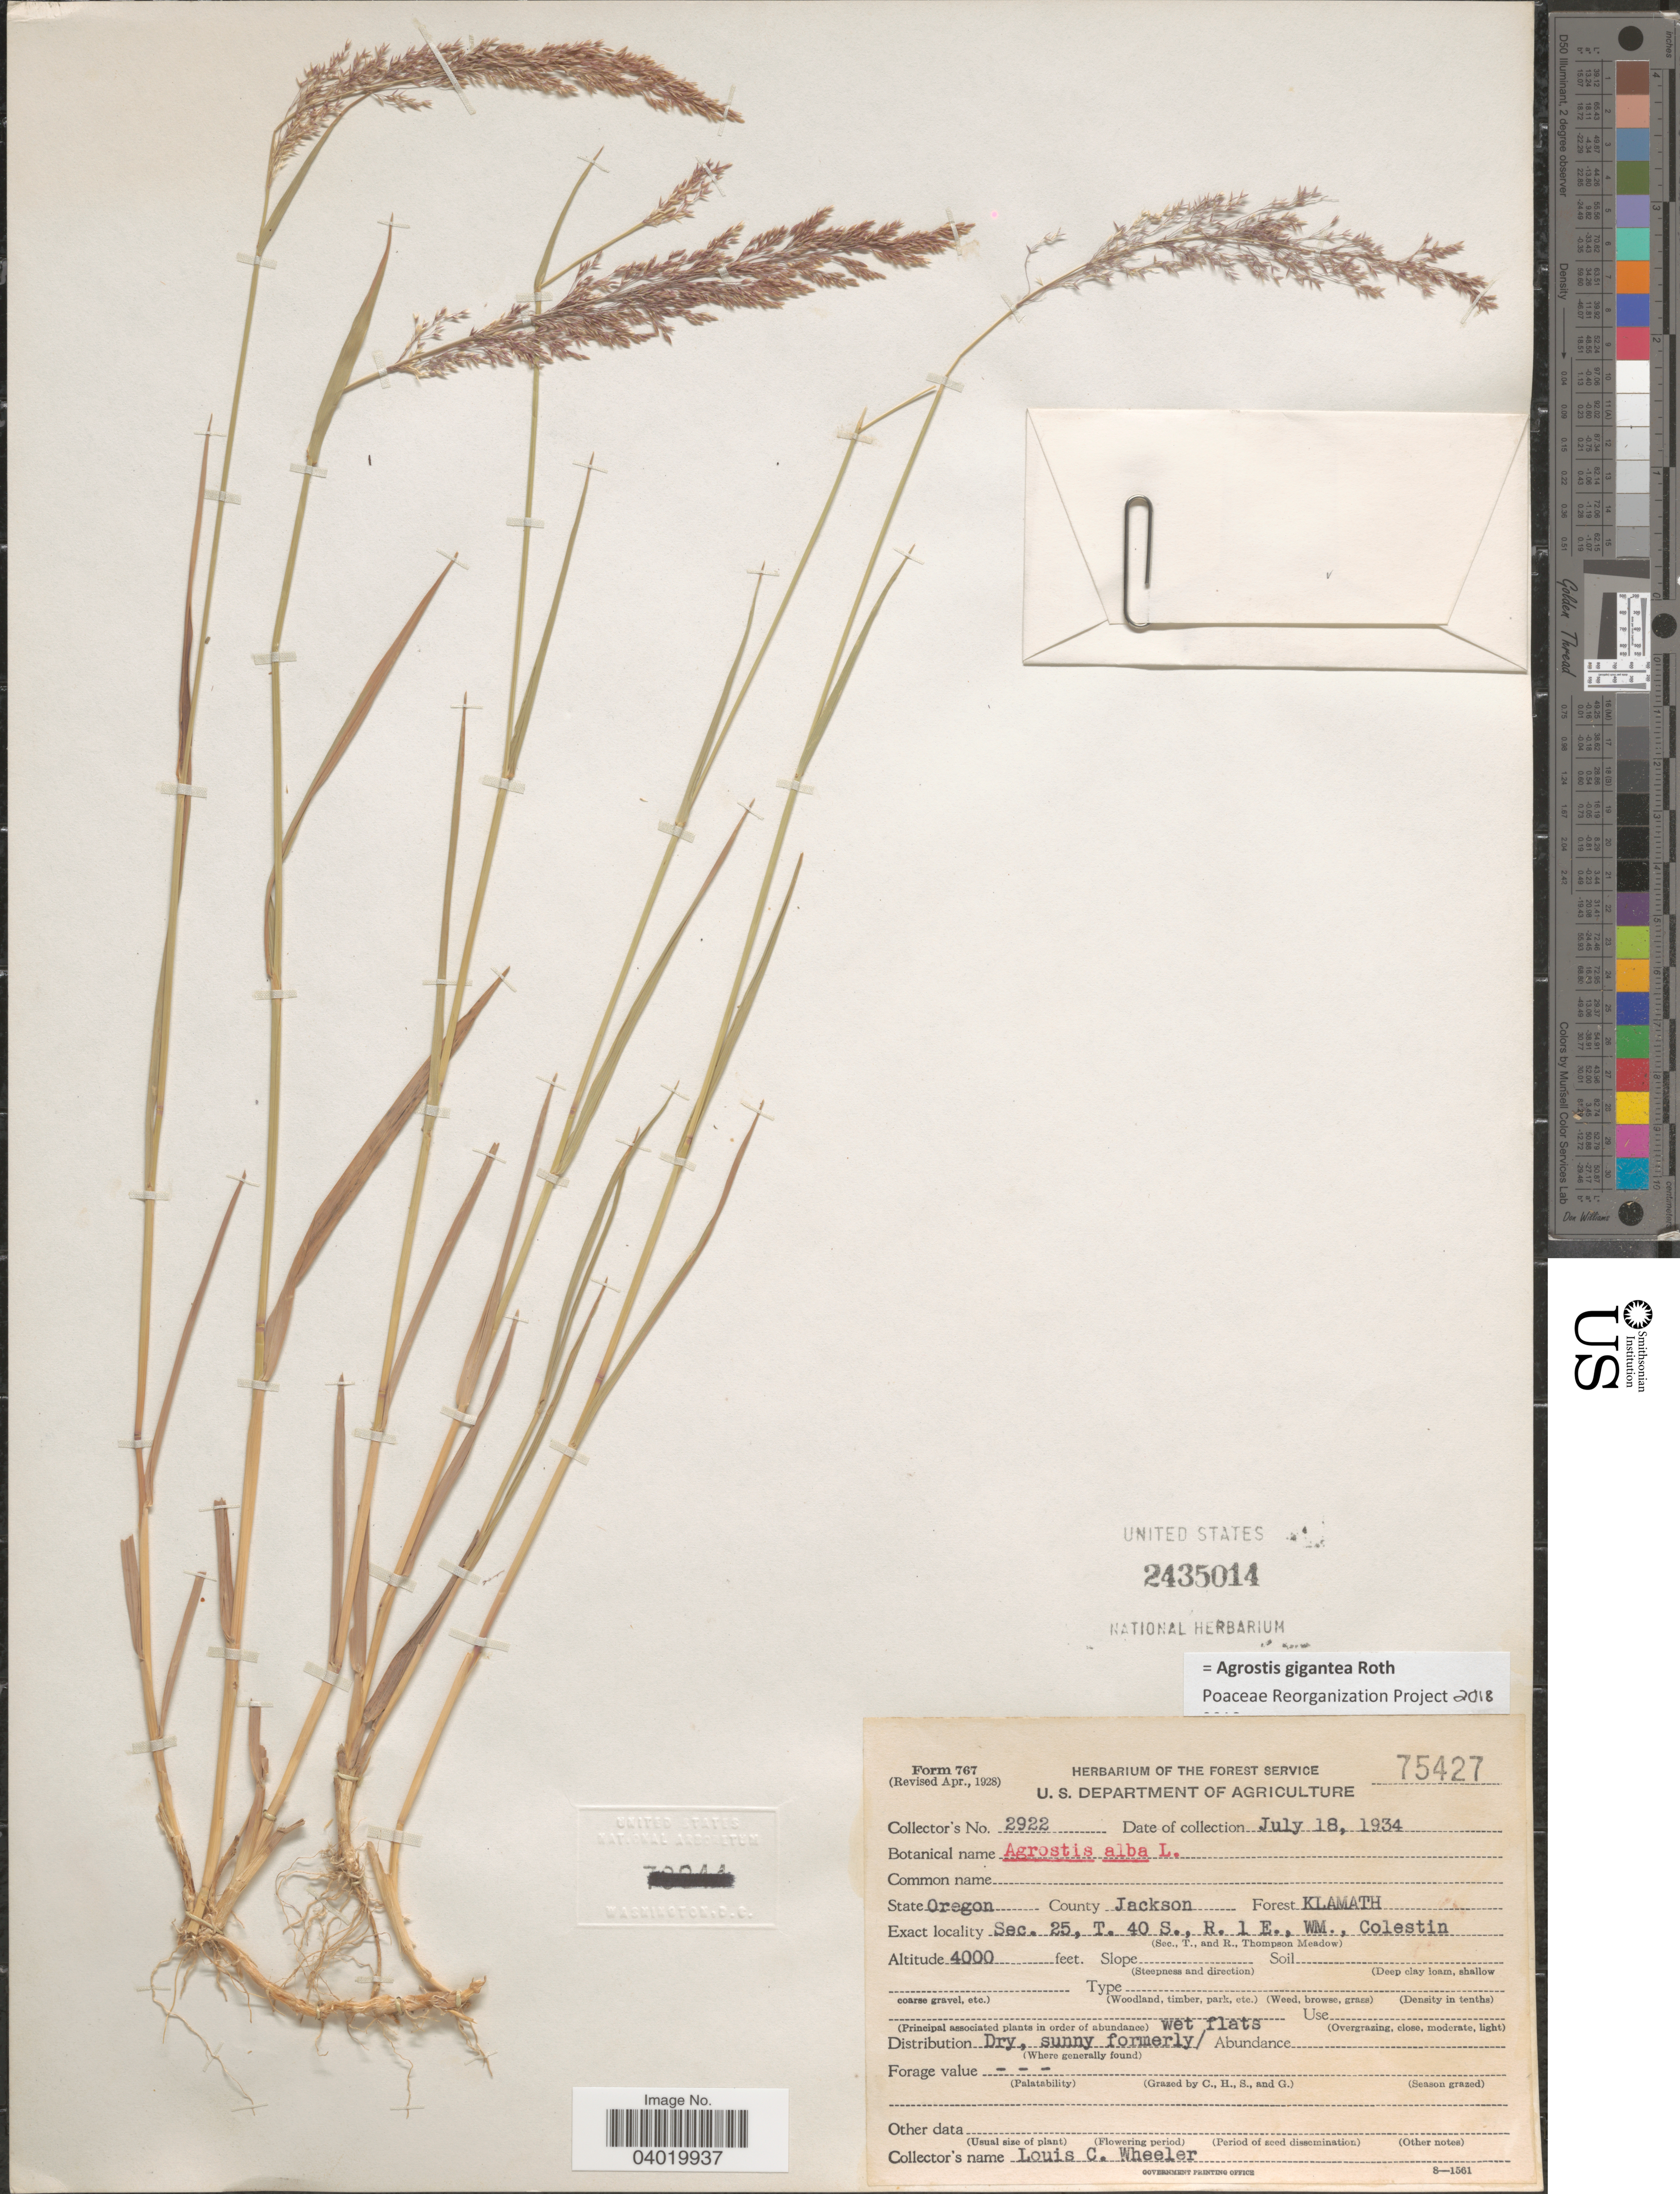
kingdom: Plantae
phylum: Tracheophyta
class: Liliopsida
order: Poales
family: Poaceae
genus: Agrostis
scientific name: Agrostis gigantea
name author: Roth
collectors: L. C. Wheeler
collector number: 2922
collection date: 1934-07-18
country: United States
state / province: Oregon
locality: County Jackson. Forest Klamath. Sec. 25, T. 40 S. R. 1 E. , Wm., Colestin.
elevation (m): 1219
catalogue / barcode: US 2435014